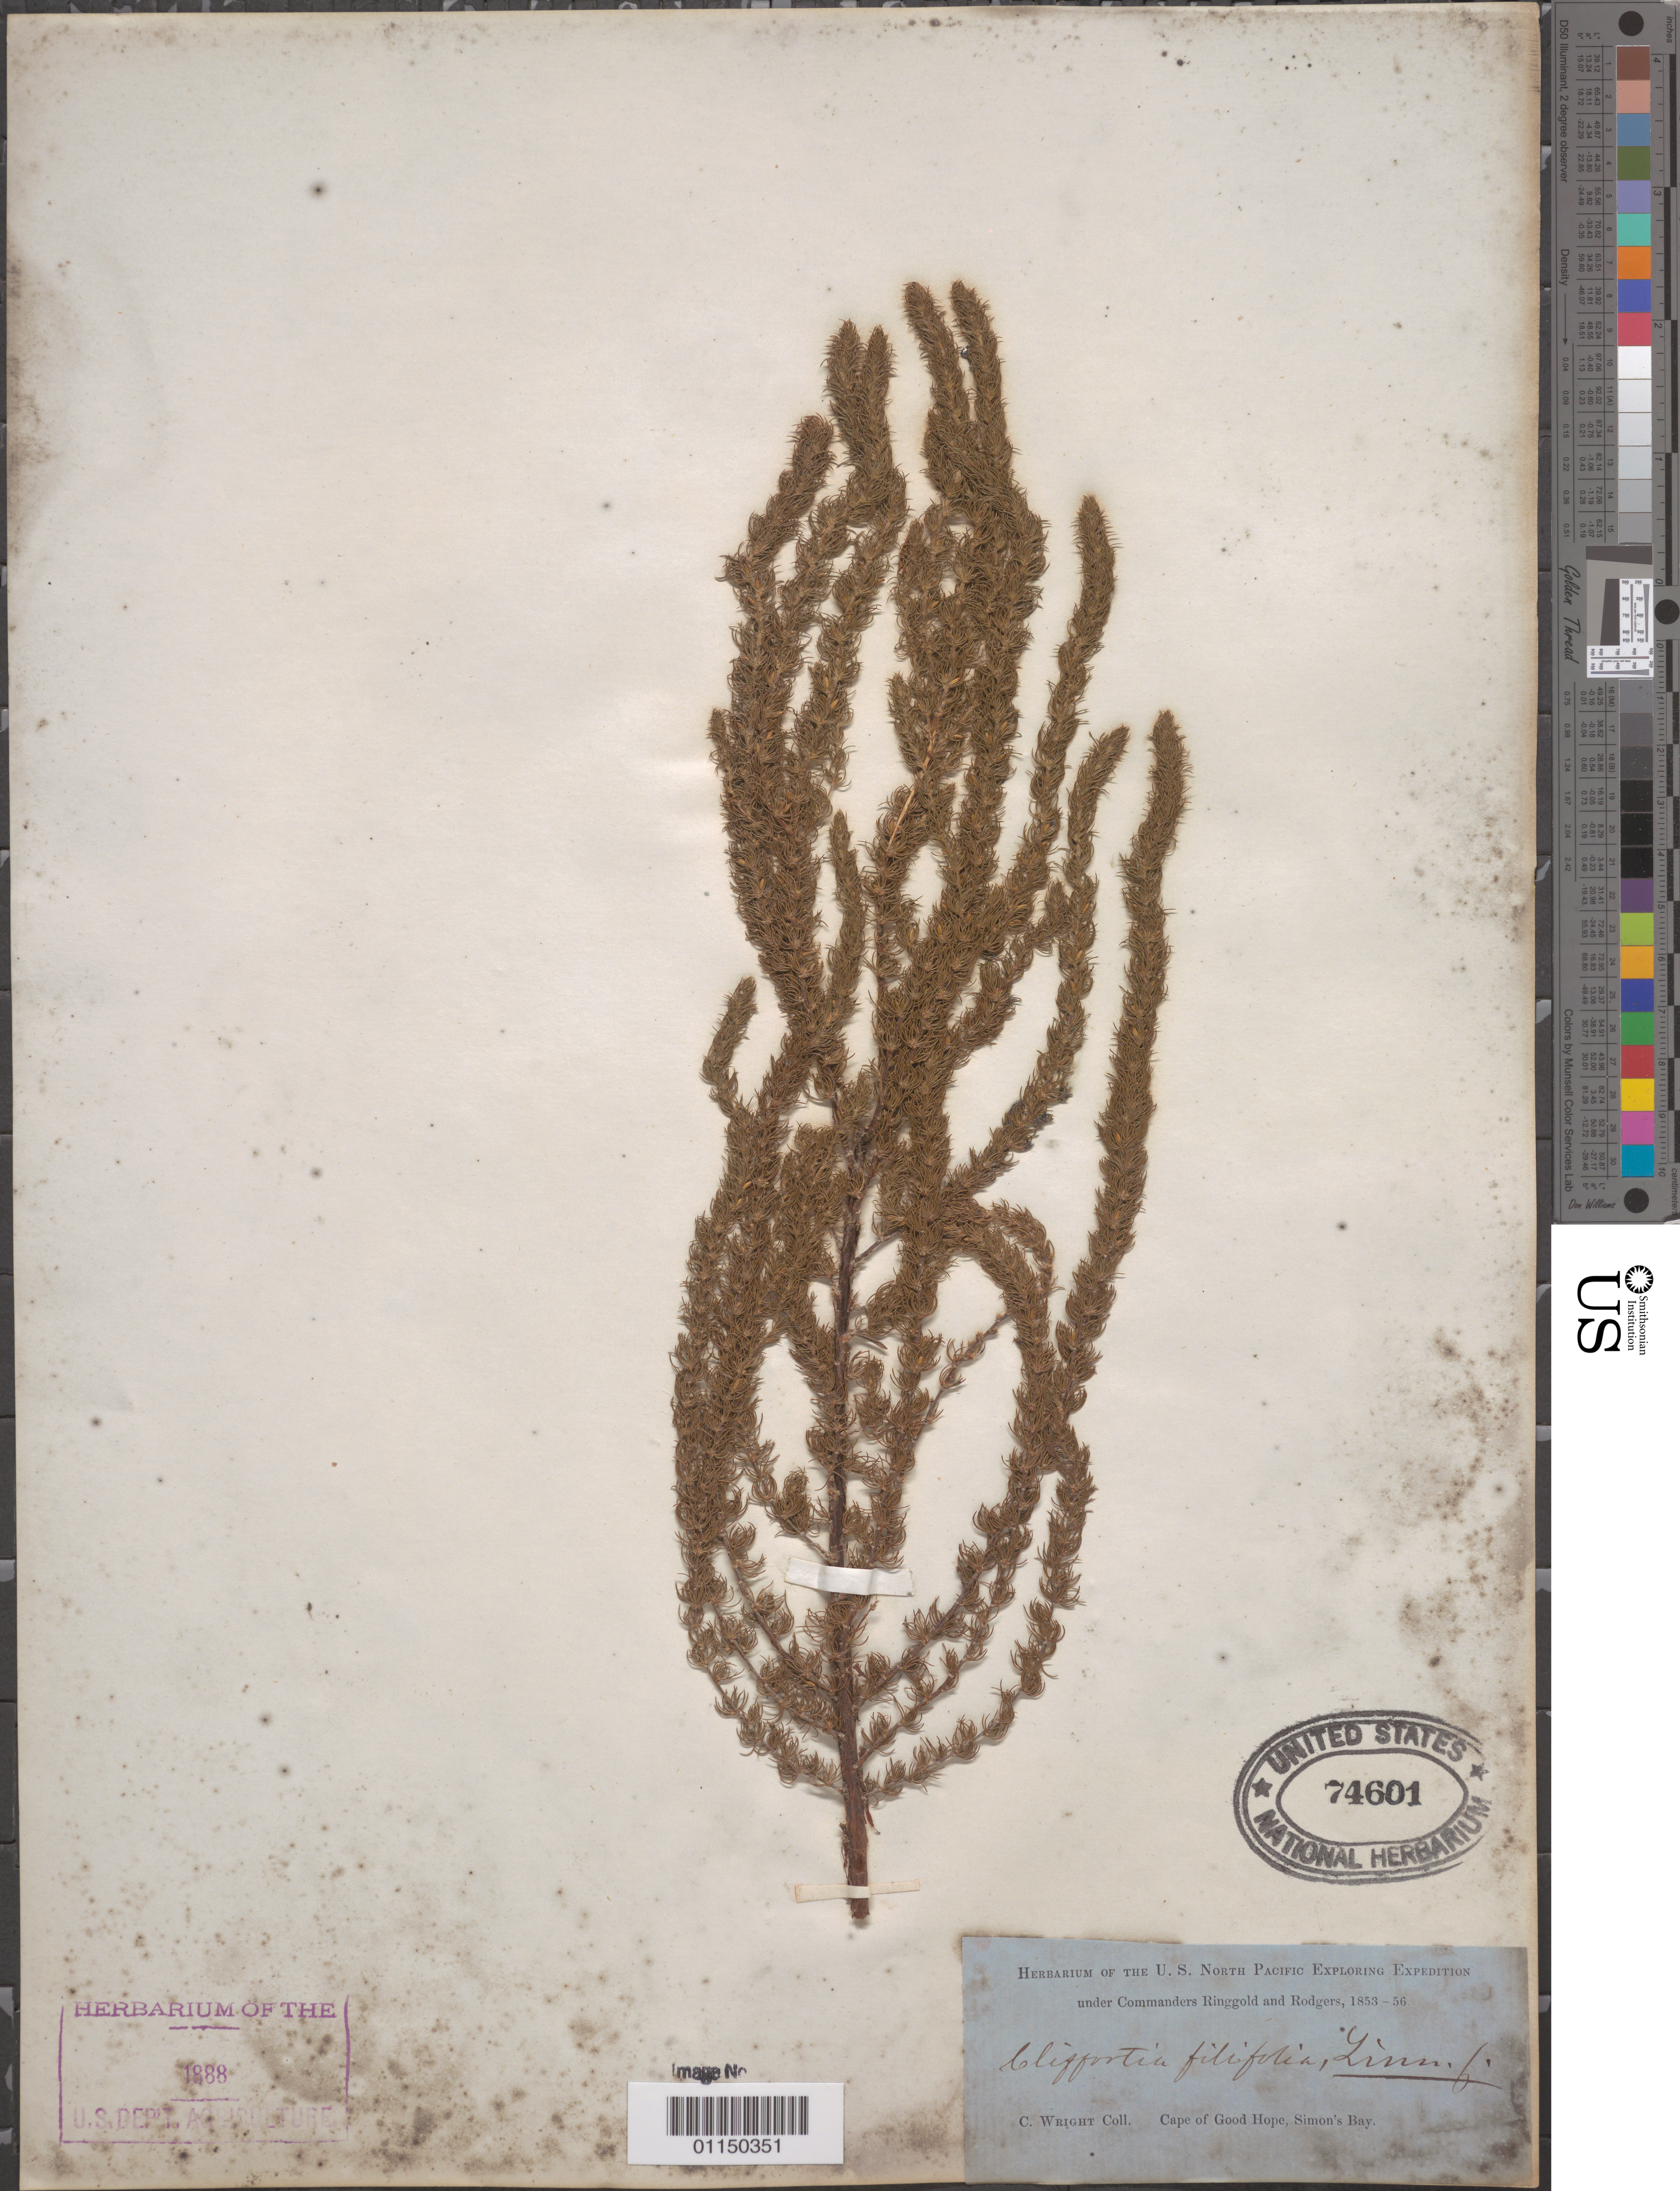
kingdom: Plantae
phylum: Tracheophyta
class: Magnoliopsida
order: Rosales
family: Rosaceae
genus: Cliffortia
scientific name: Cliffortia filifolia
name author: L. f.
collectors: C. Wright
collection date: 1853/1856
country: South Africa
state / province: Western Cape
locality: Cape of Good Hope, Simon's Bay.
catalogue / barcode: US 74601